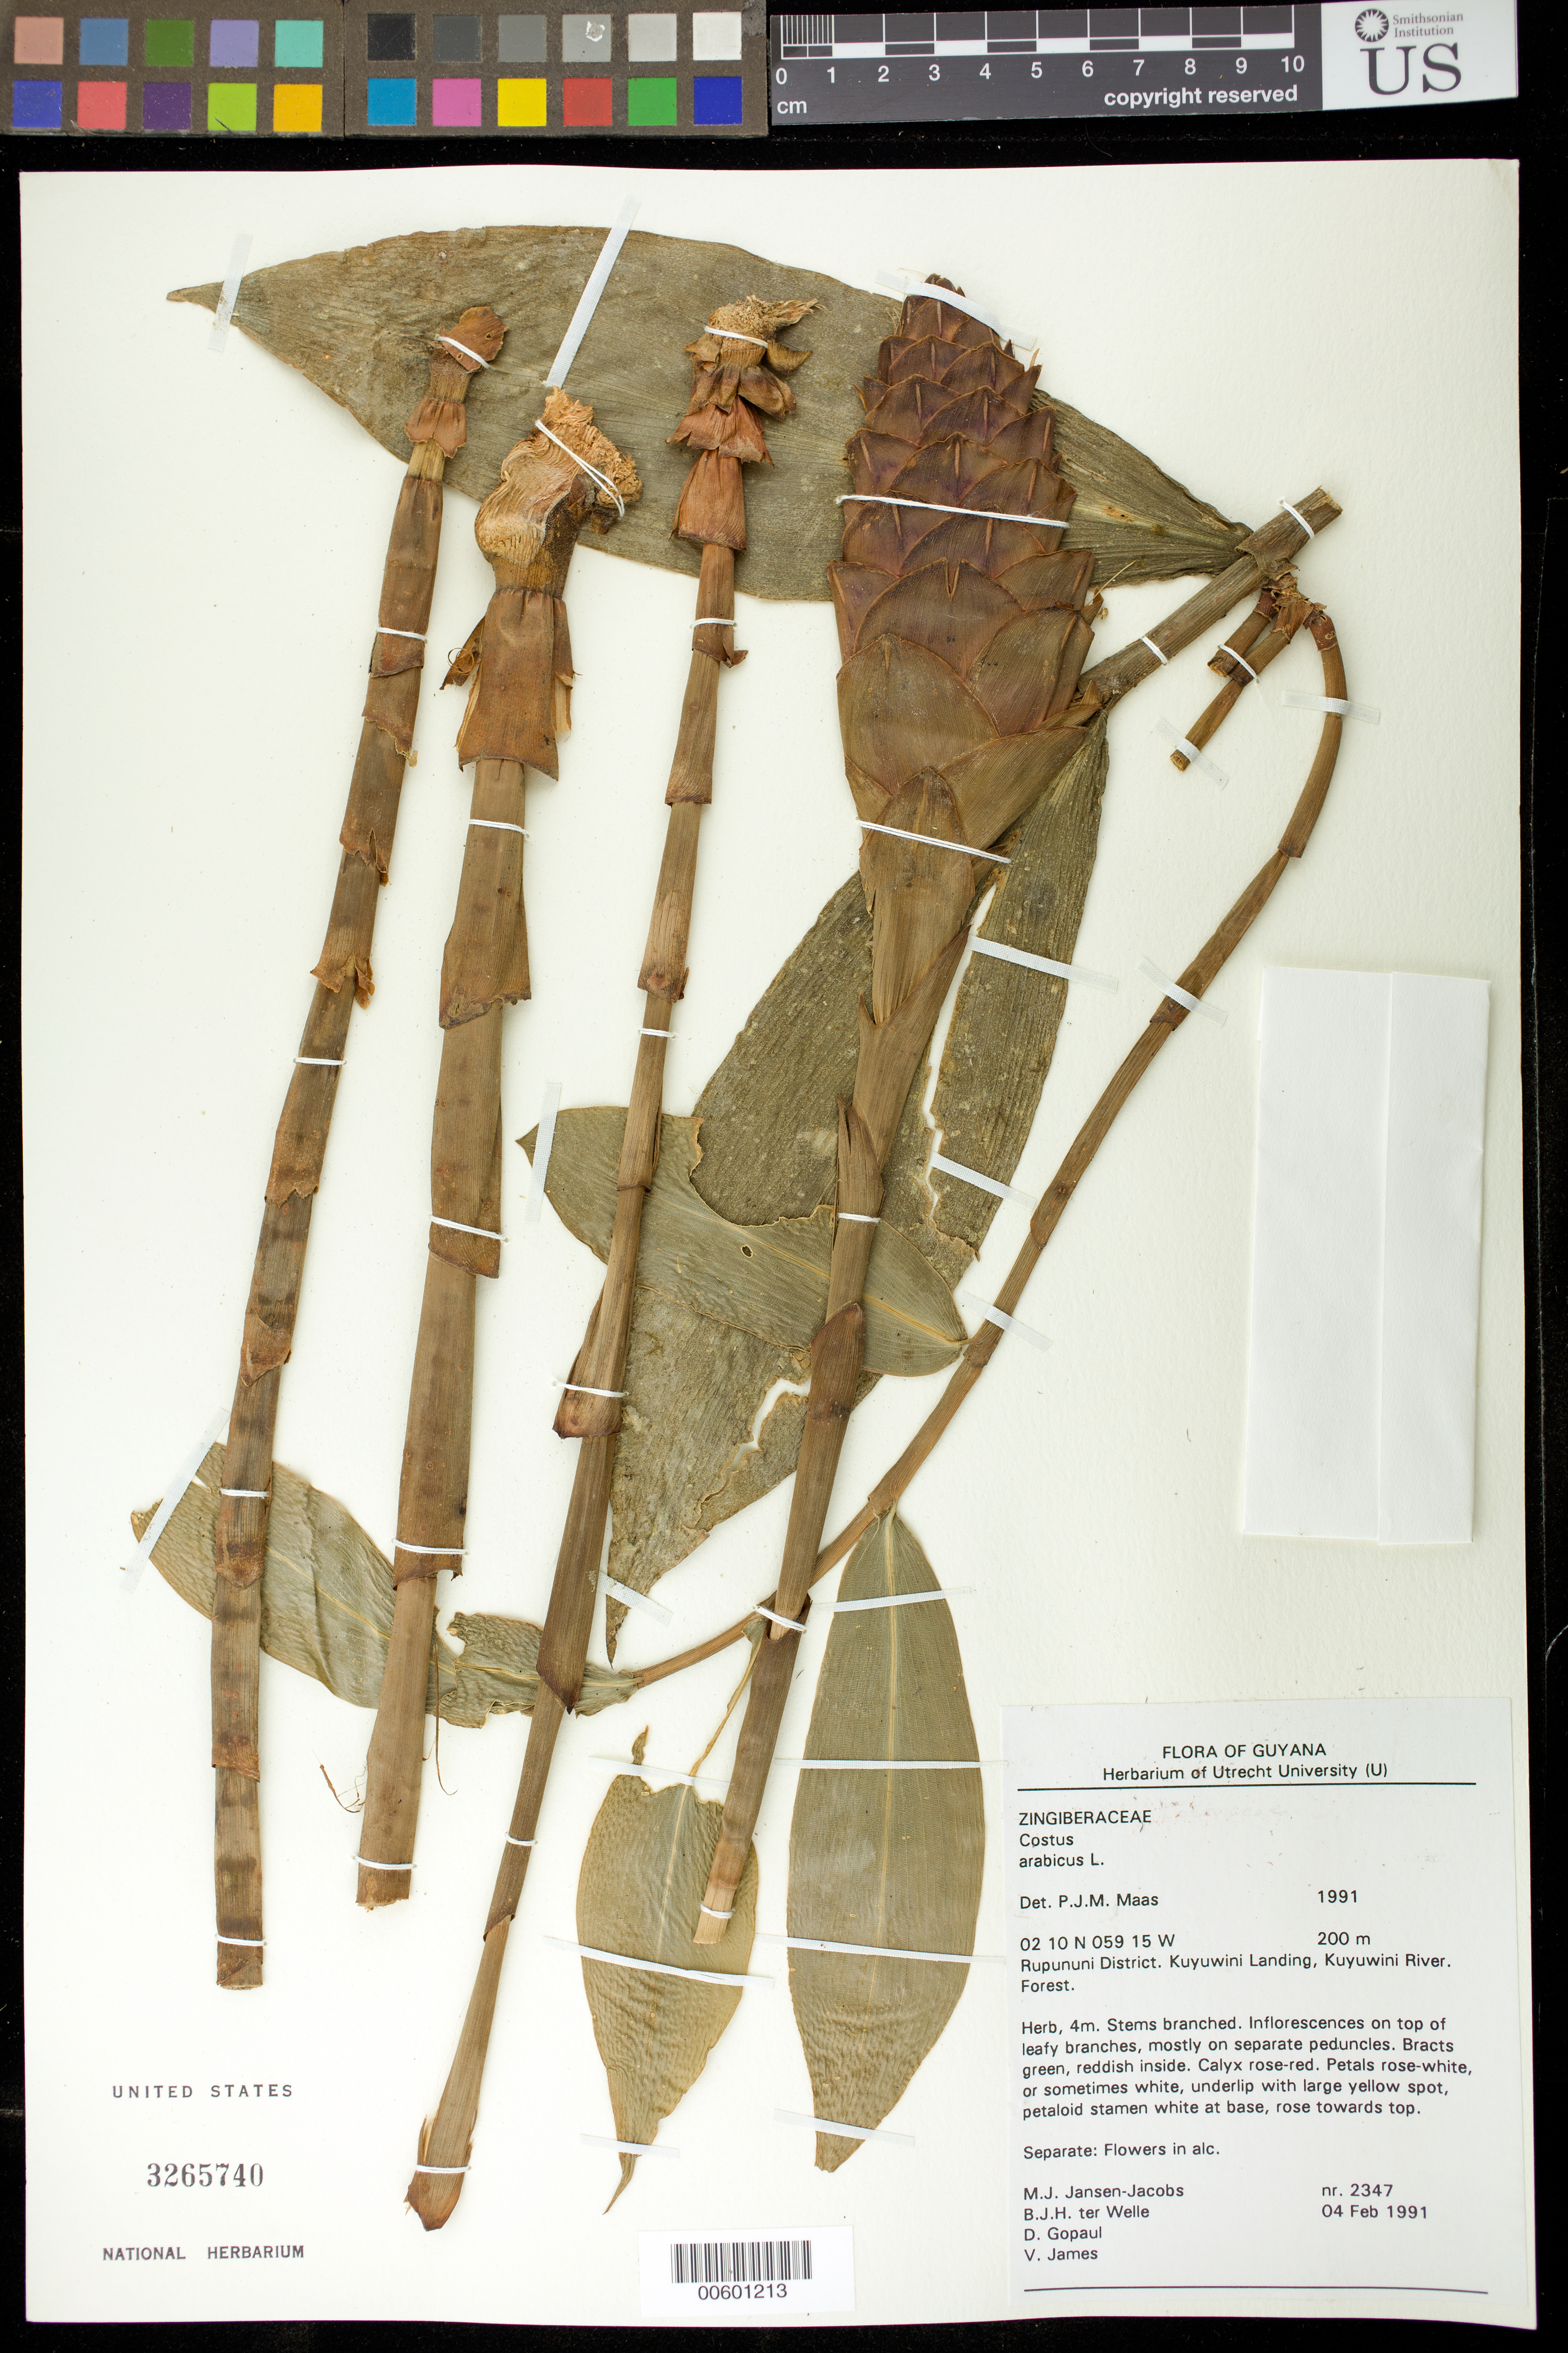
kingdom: Plantae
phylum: Tracheophyta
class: Liliopsida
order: Zingiberales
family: Costaceae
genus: Costus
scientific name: Costus arabicus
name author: L.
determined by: Maas, Paul J. M.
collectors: M. J. Jansen-Jacobs, B. Welle, D. Gopaul & V. James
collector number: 2347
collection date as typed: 4-Feb-91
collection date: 1991-02-04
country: Guyana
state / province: U. Takutu-U. Essequibo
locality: Kuyuwini Landing, Kuyuwini River, Rupununi District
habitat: Forest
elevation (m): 200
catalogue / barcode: US 3265740